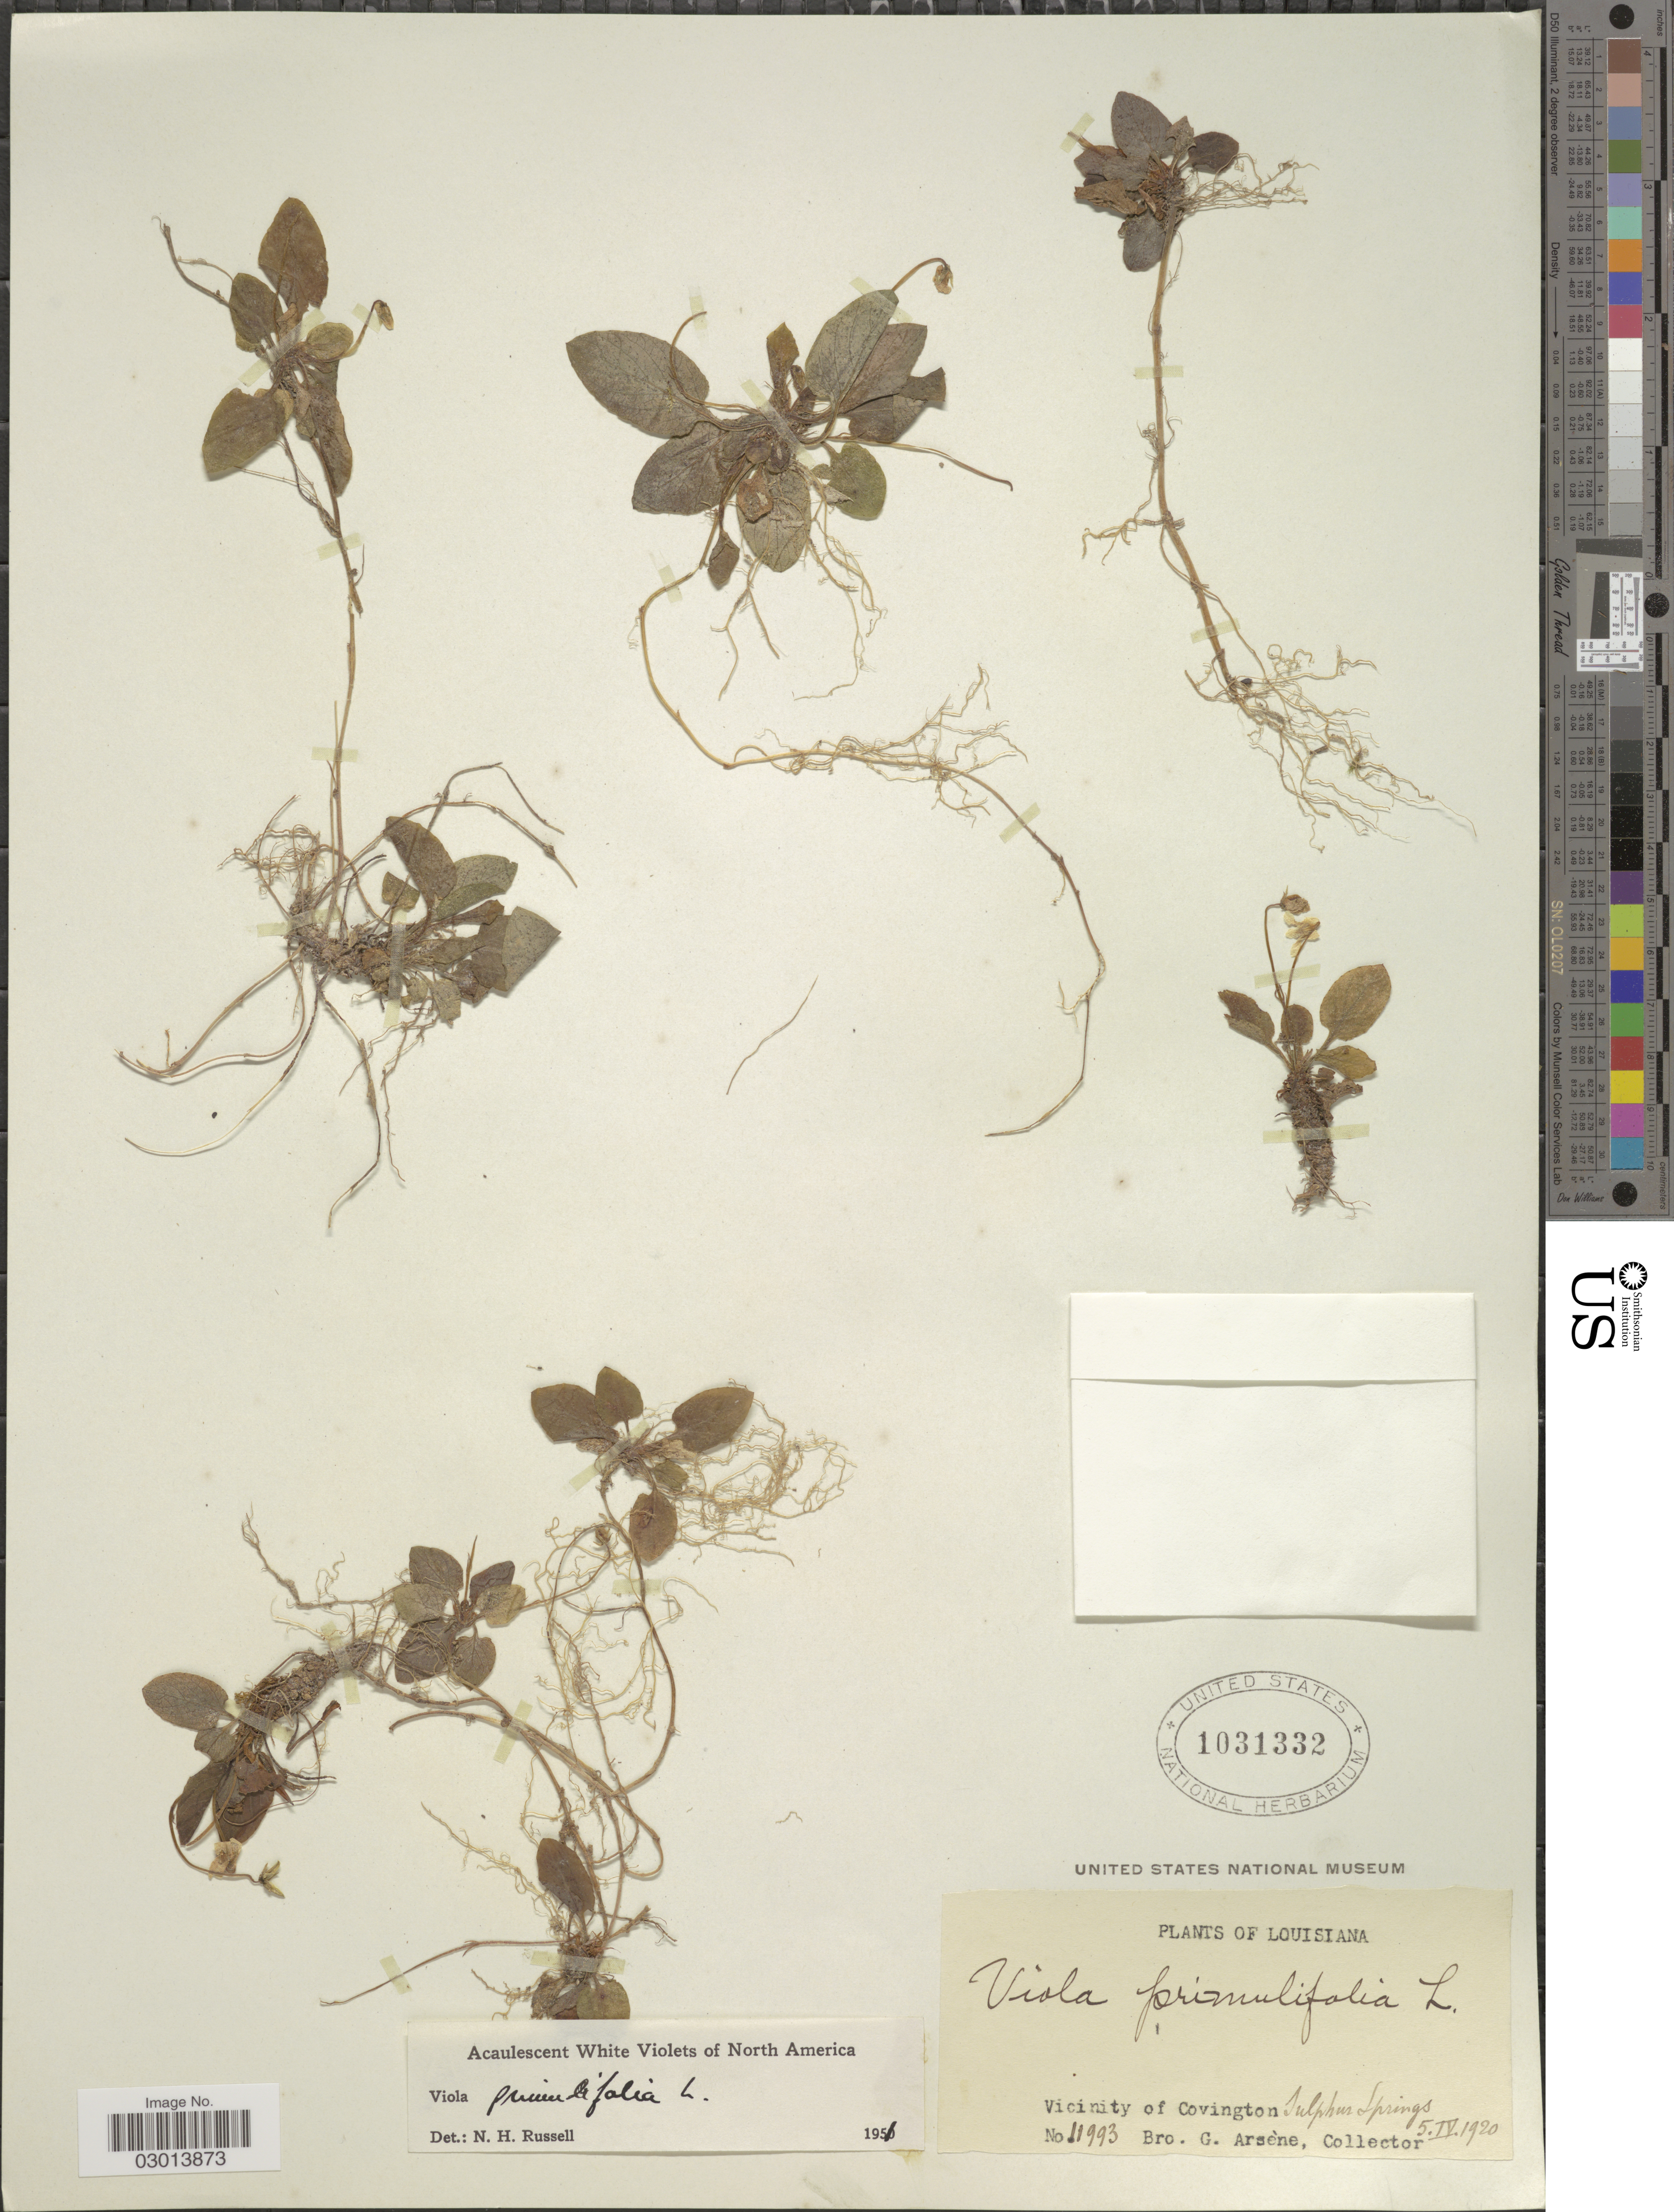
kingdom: Plantae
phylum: Tracheophyta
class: Magnoliopsida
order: Malpighiales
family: Violaceae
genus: Viola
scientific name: Viola primulifolia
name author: L.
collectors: Bro. G. Arsène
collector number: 11993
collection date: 1920-04-05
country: United States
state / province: Louisiana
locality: Vicinity of Covington, Sulphur Springs.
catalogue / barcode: US 1031332